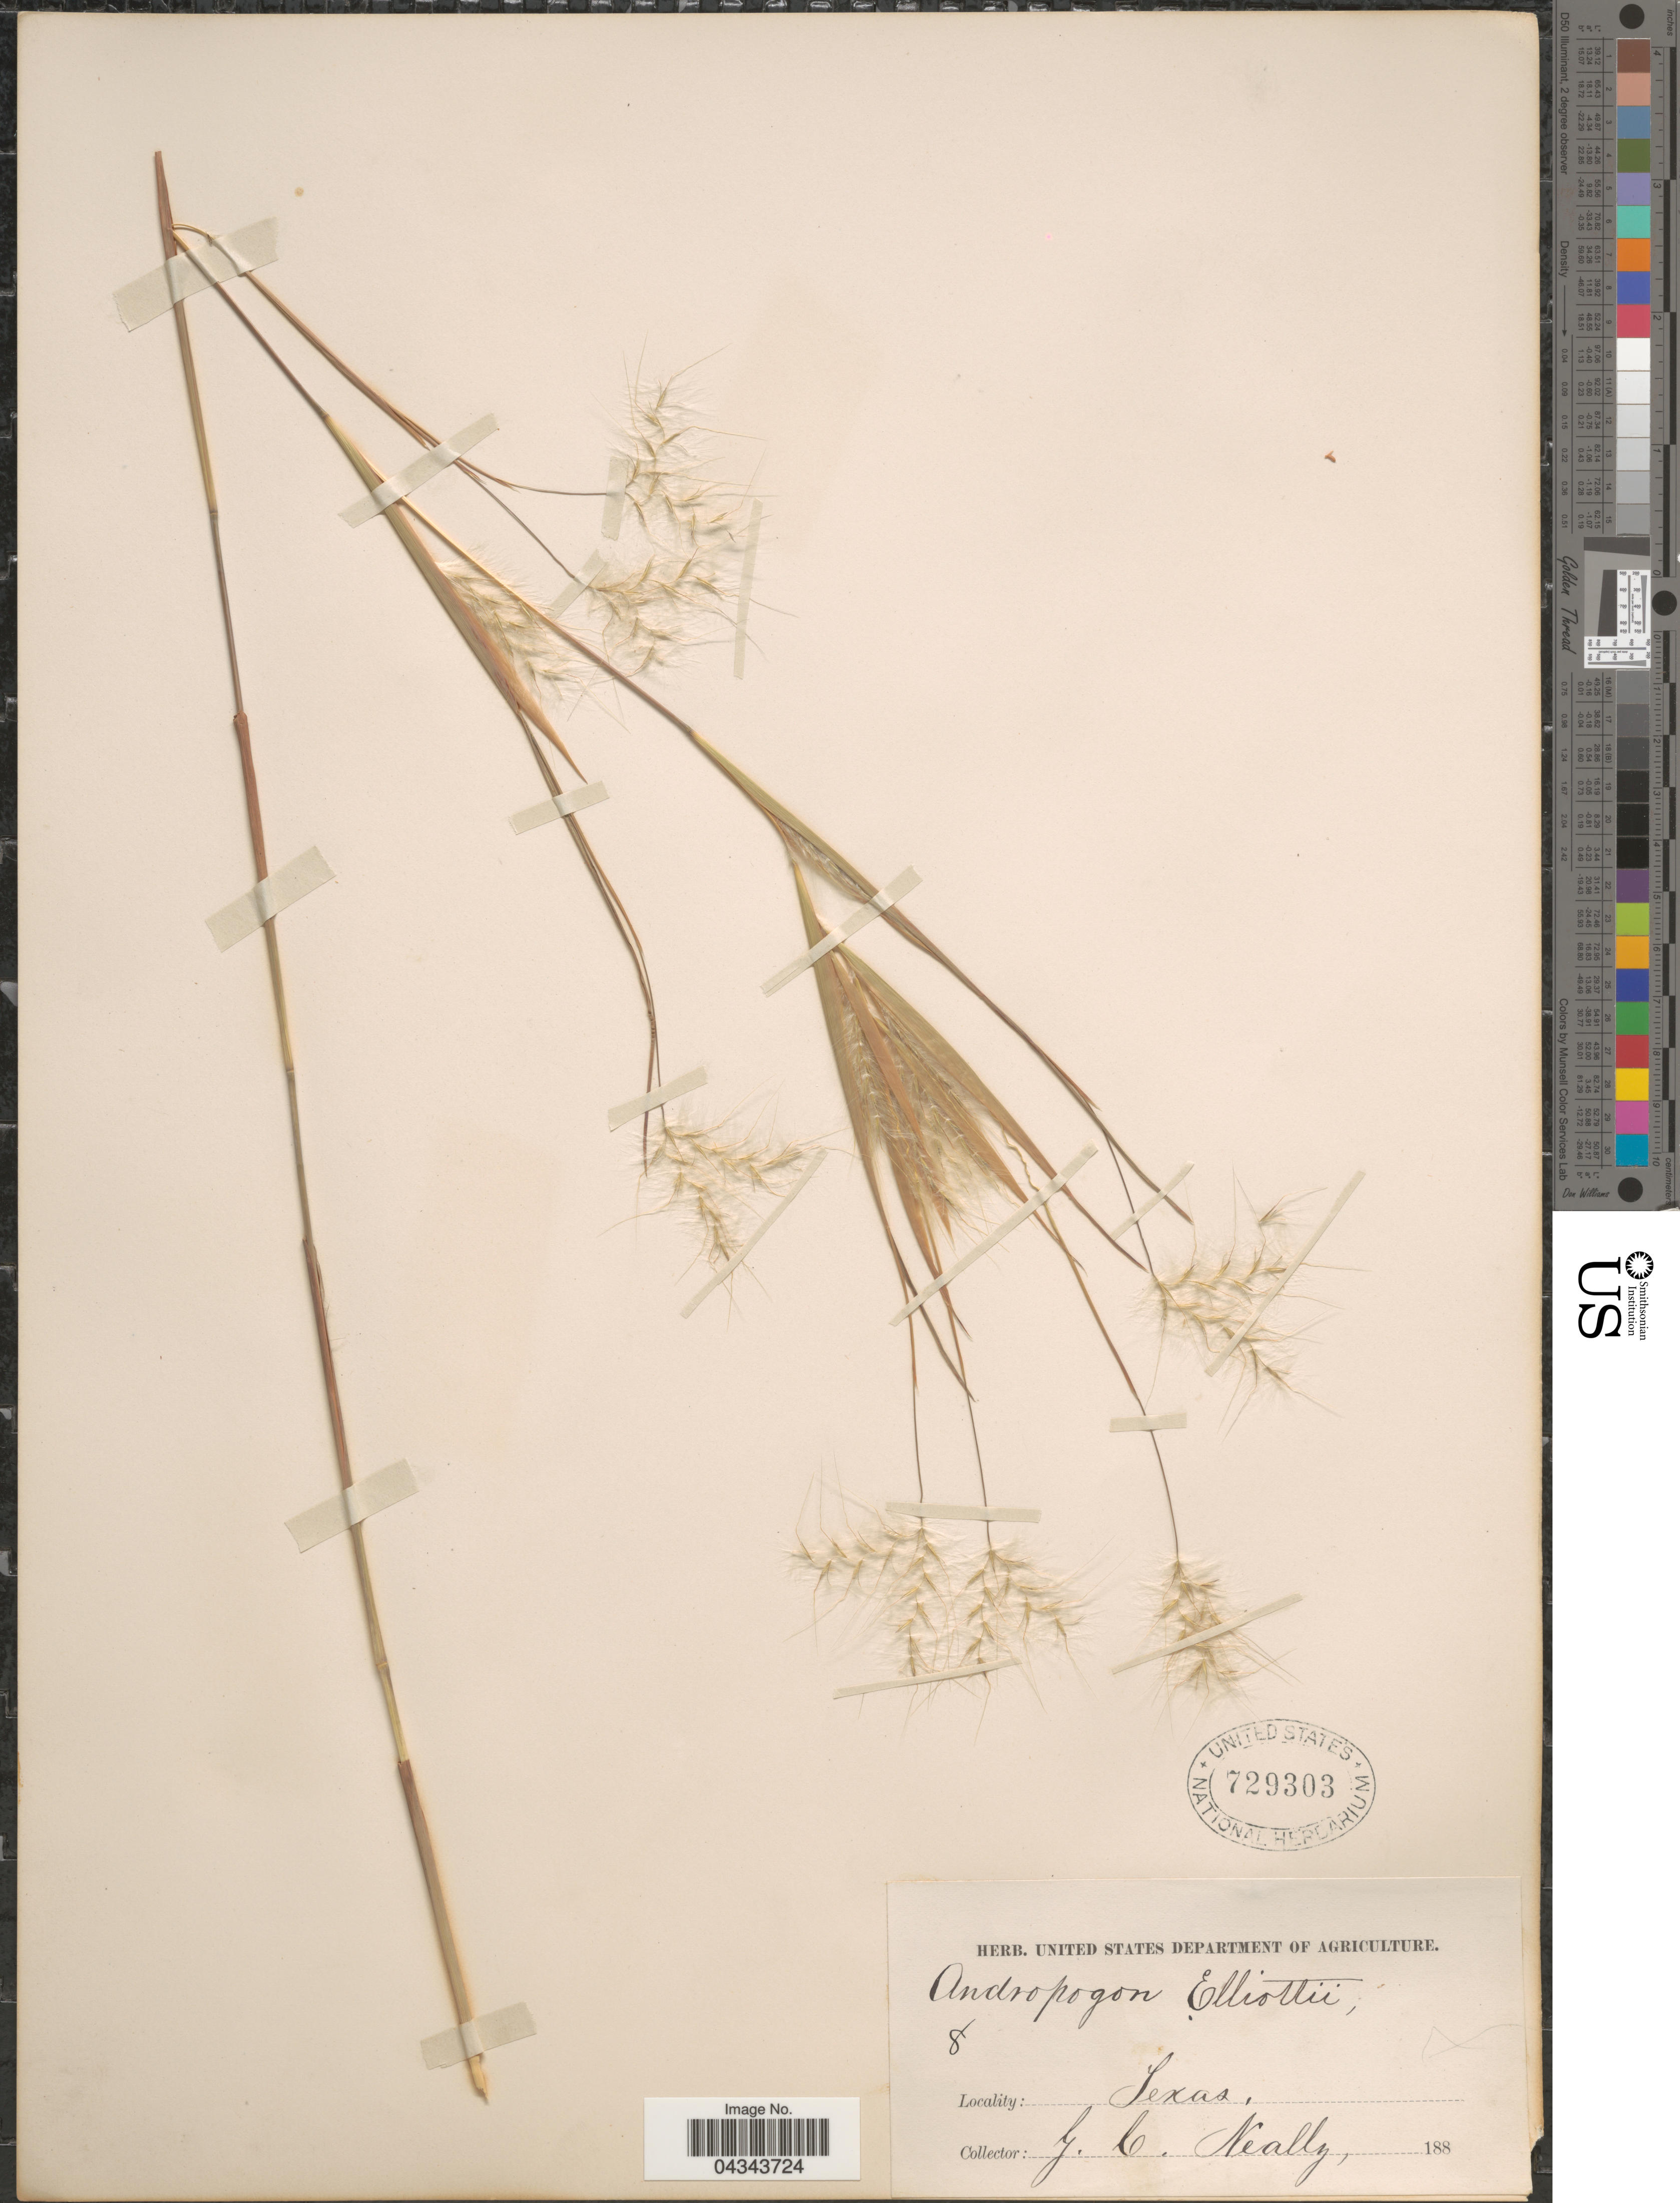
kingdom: Plantae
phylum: Tracheophyta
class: Liliopsida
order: Poales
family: Poaceae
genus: Andropogon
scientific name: Andropogon ternarius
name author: Michx.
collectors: G. Neally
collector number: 8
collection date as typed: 188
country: United States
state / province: Texas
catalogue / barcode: US 729303